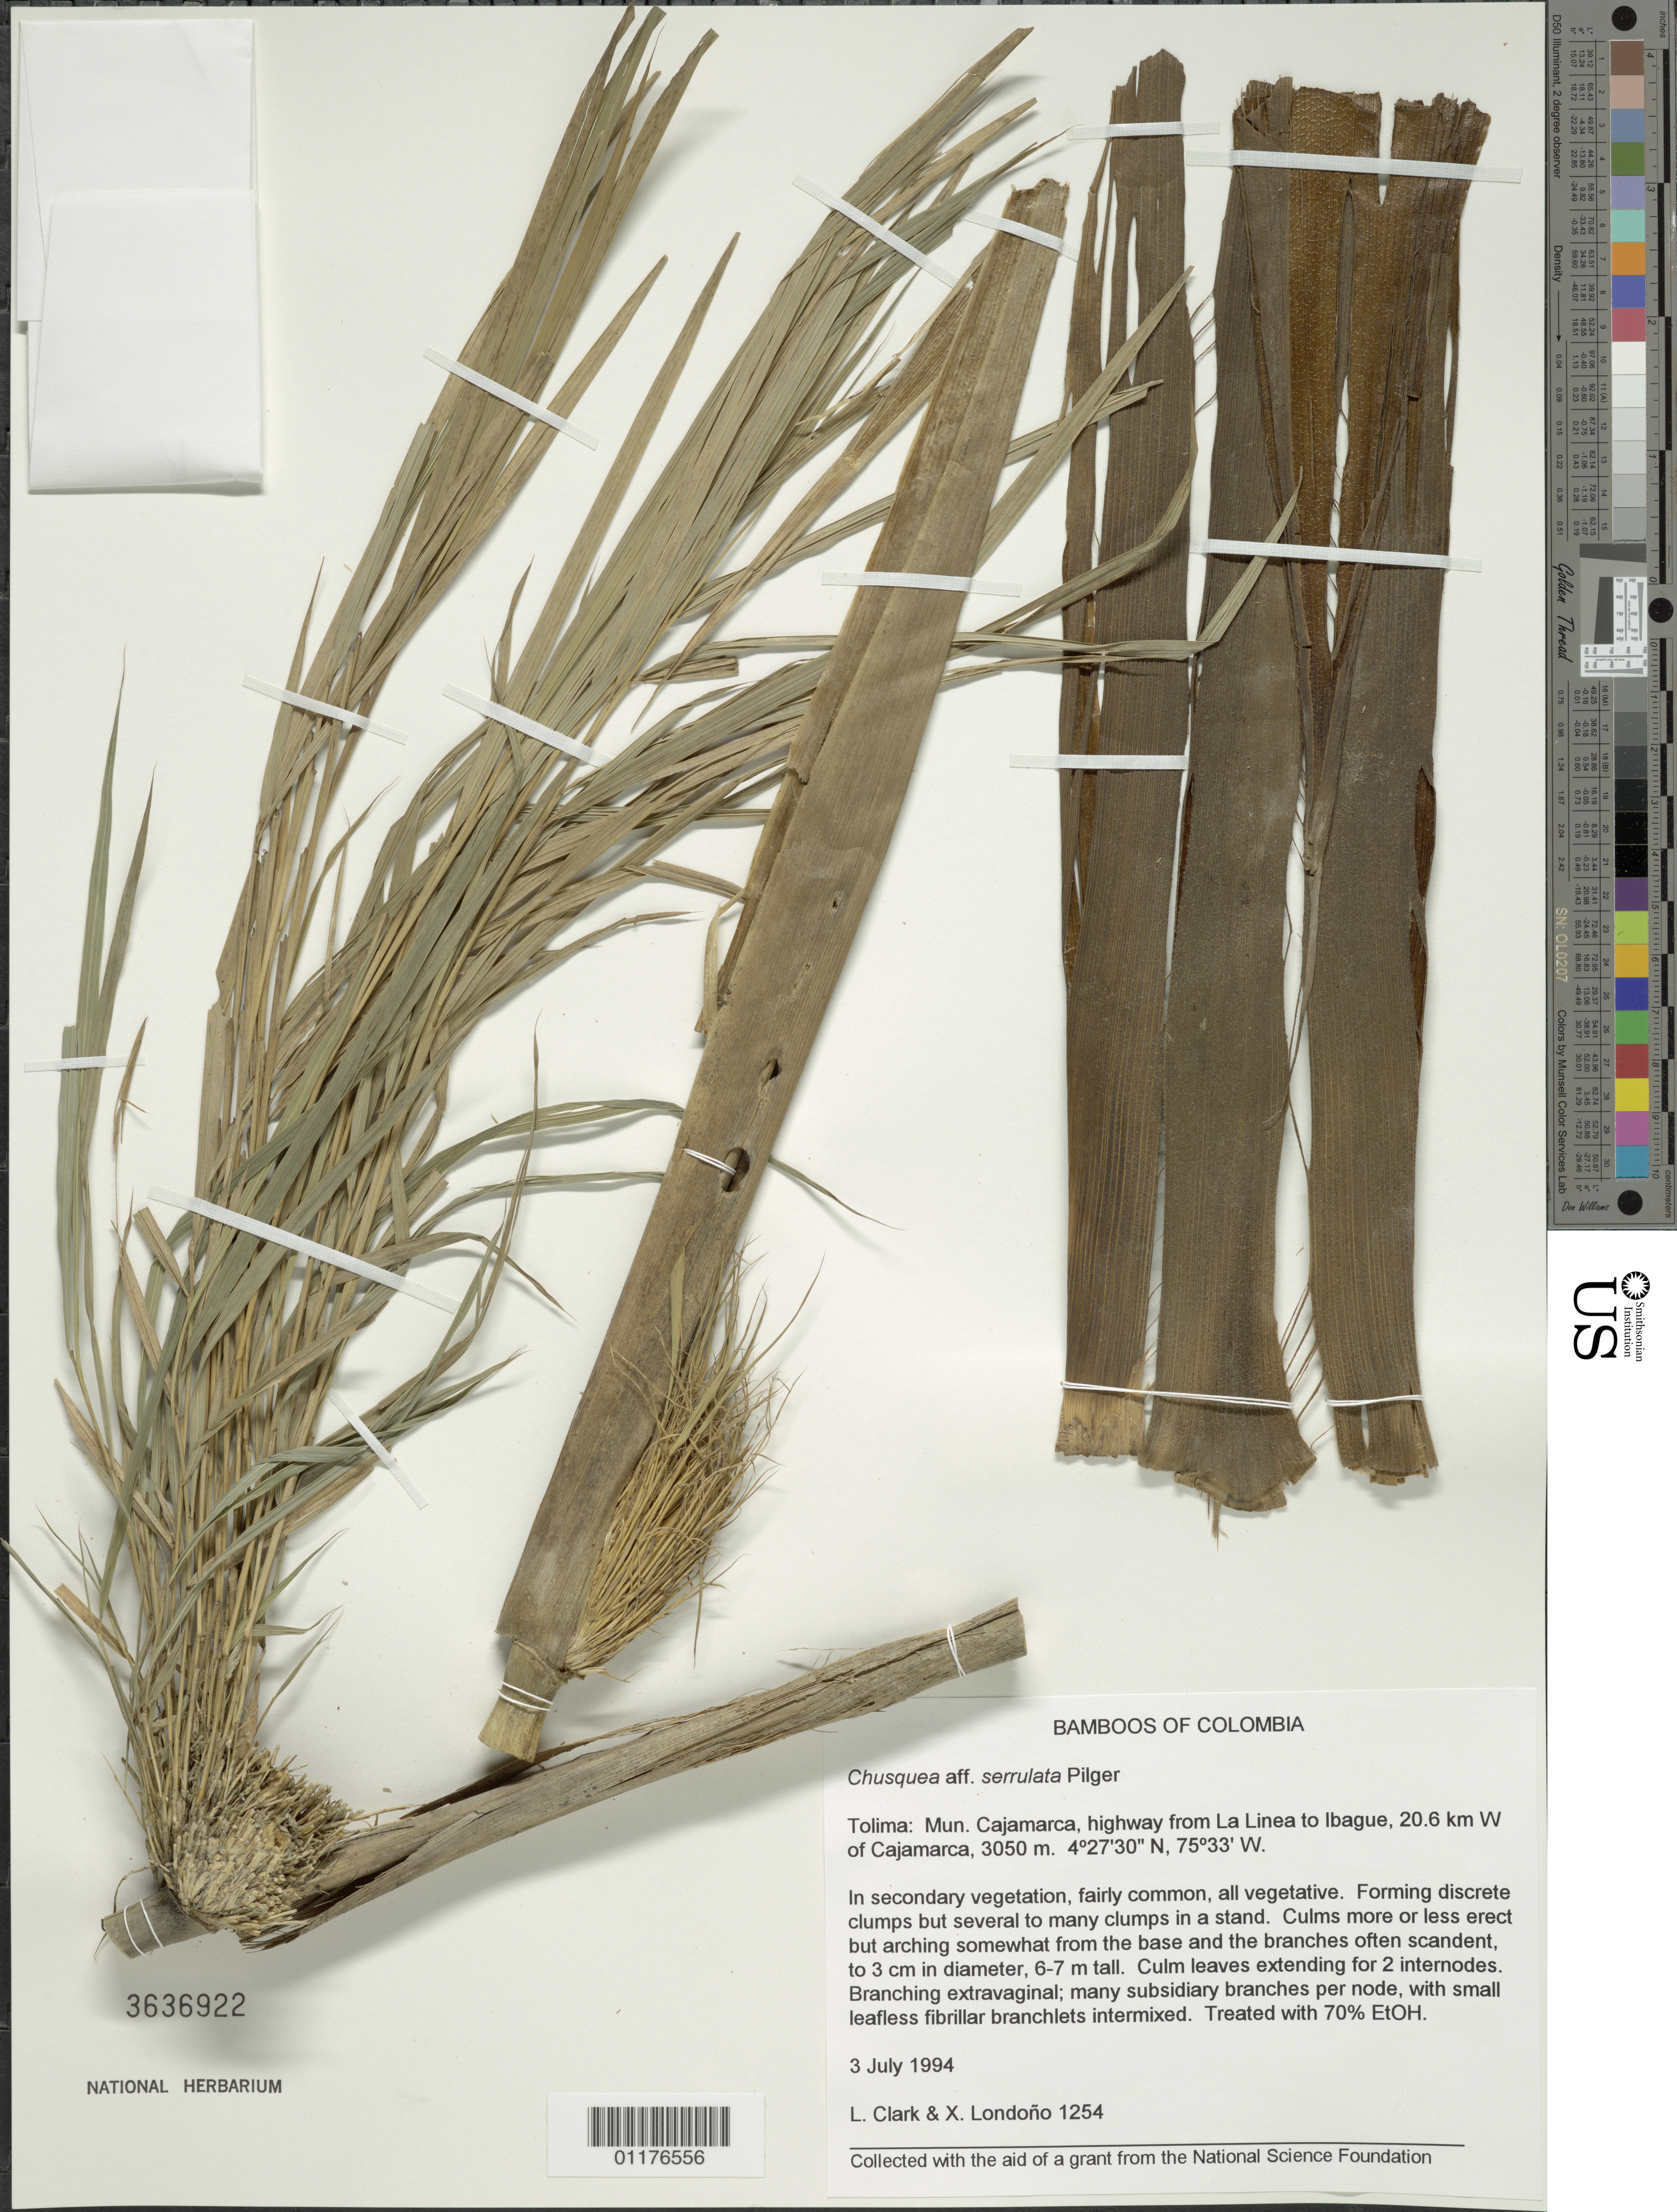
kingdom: Plantae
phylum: Tracheophyta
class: Liliopsida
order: Poales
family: Poaceae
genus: Chusquea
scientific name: Chusquea serrulata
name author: Pilg.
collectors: L. G. Clark & X. Londoño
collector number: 1254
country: Colombia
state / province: Tolima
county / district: Cajamarca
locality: Highway from La Linea to Ibague, W of Cajamarca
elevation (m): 3050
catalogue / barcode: US 3636922